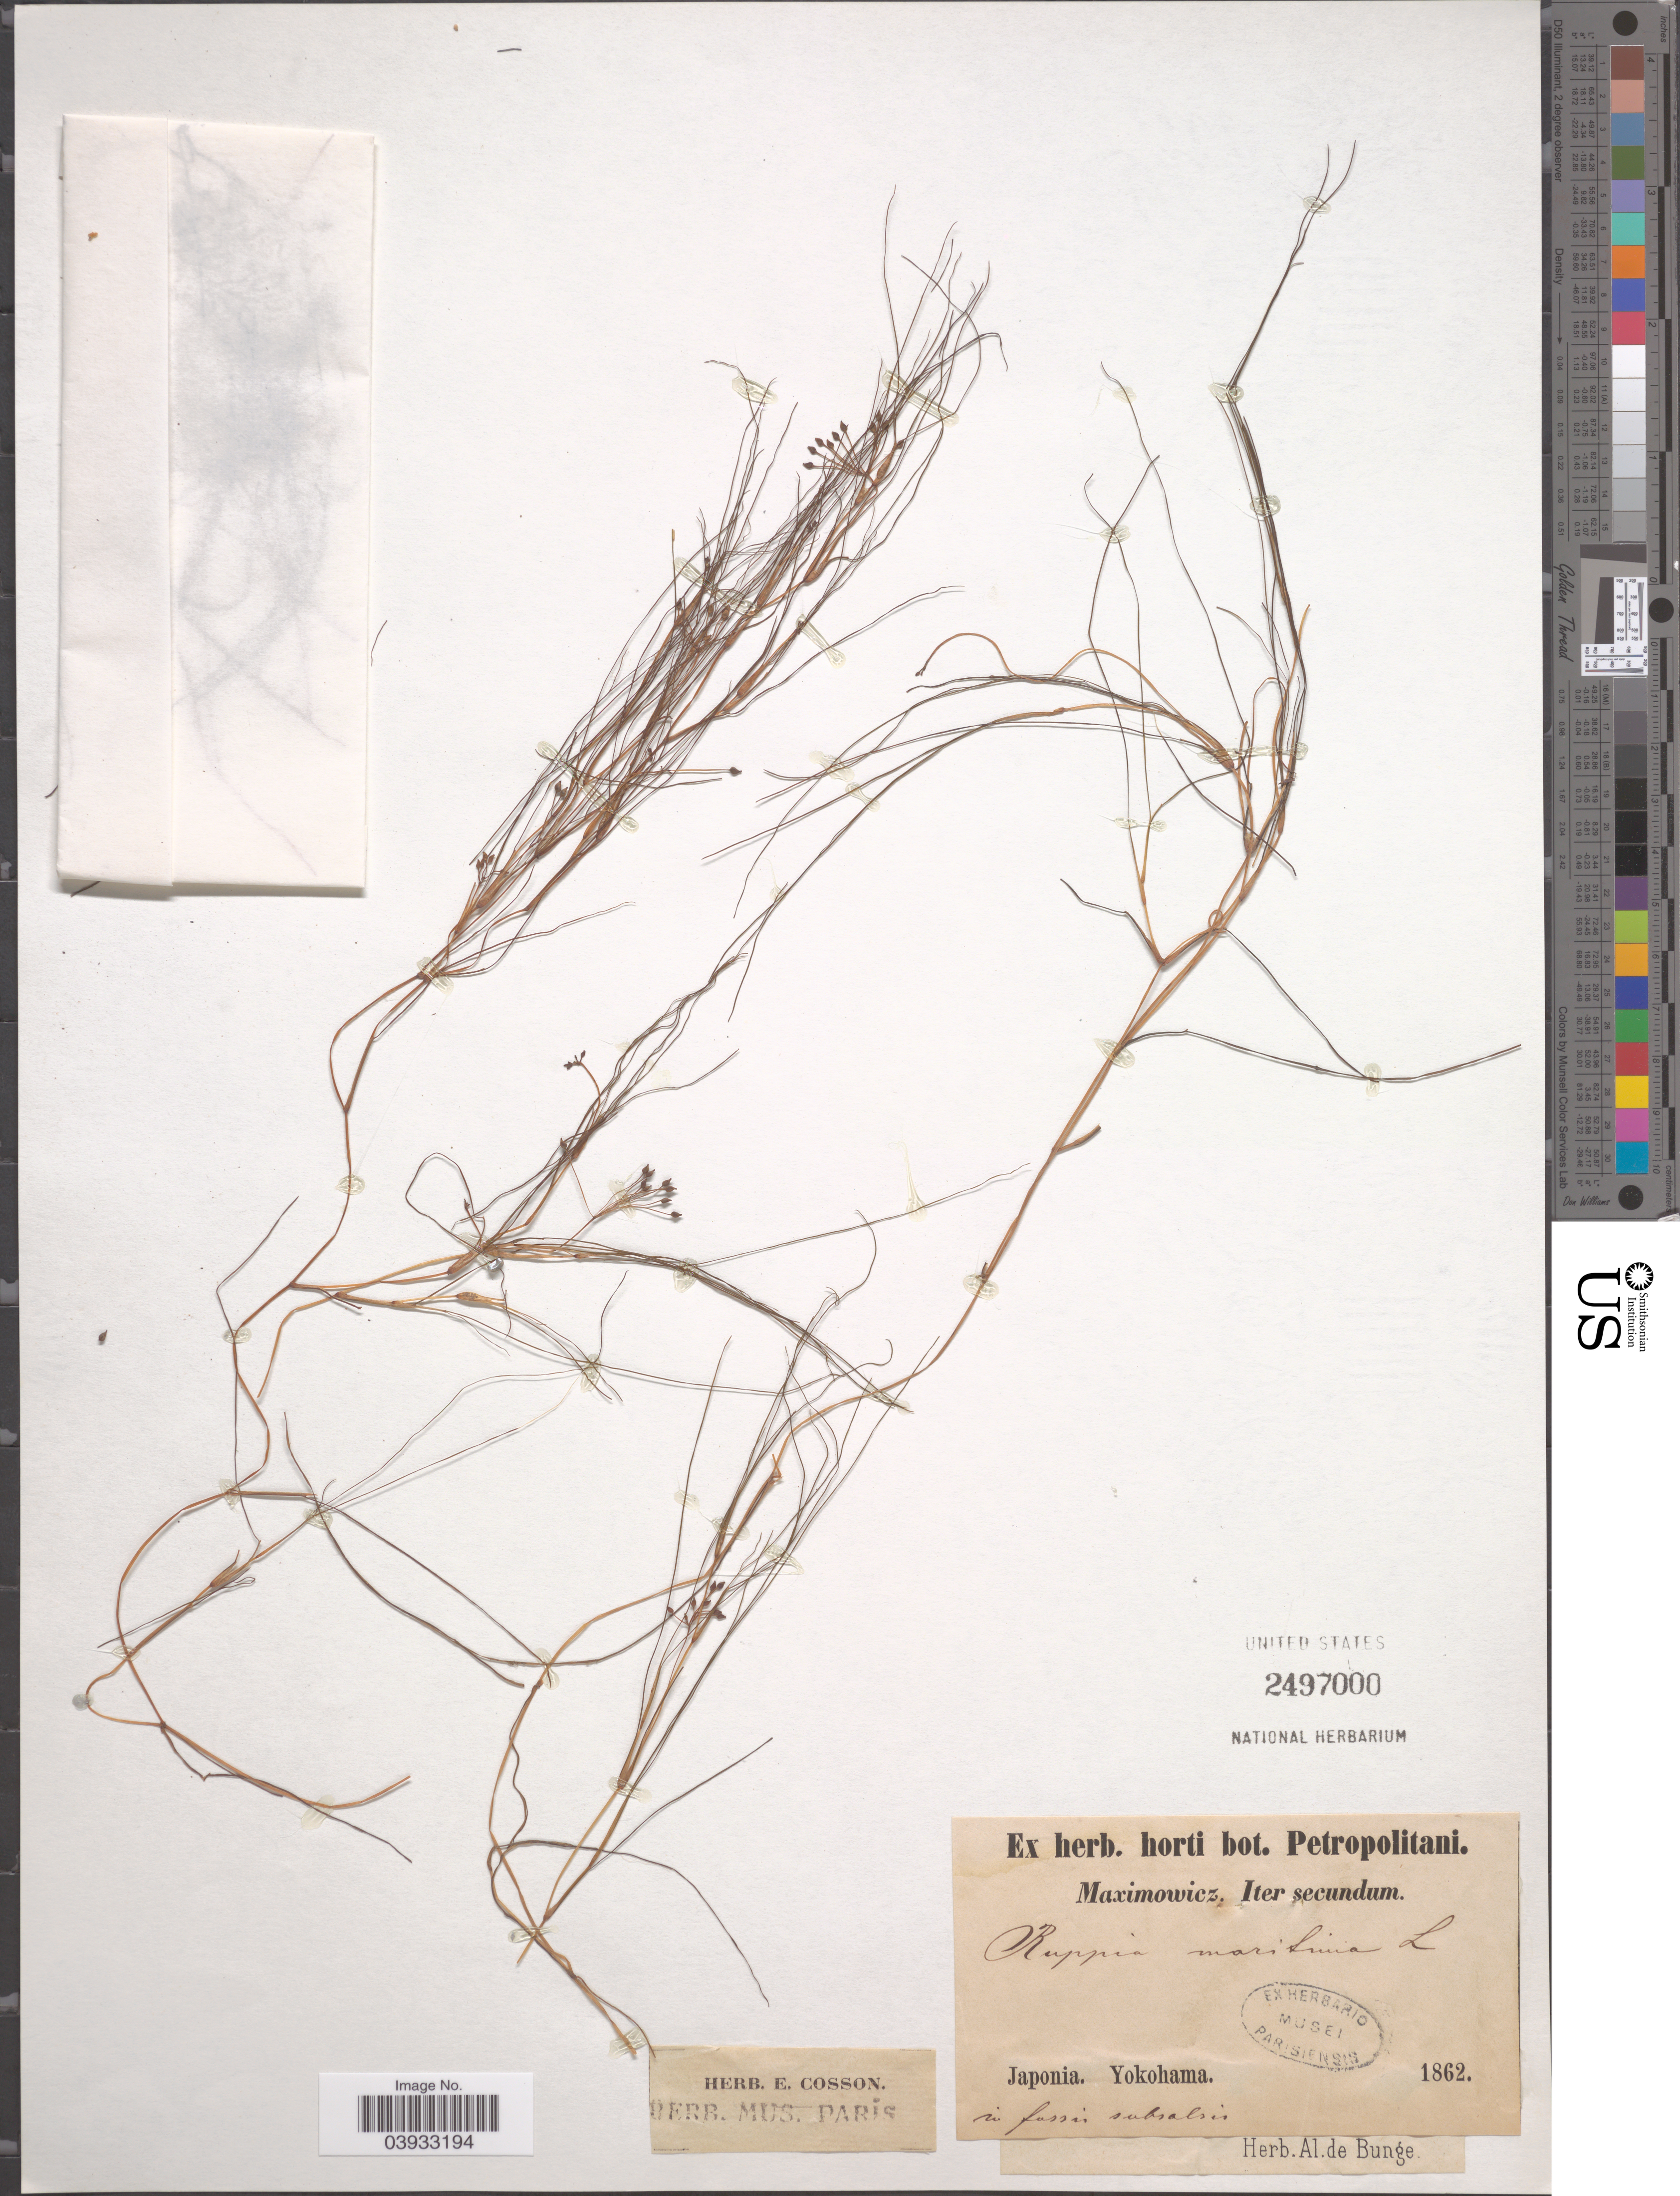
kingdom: Plantae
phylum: Tracheophyta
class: Liliopsida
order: Alismatales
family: Ruppiaceae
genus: Ruppia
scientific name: Ruppia maritima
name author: L.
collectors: -. Maximowicz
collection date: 1862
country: Japan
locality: Yokohama.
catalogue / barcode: US 2497000